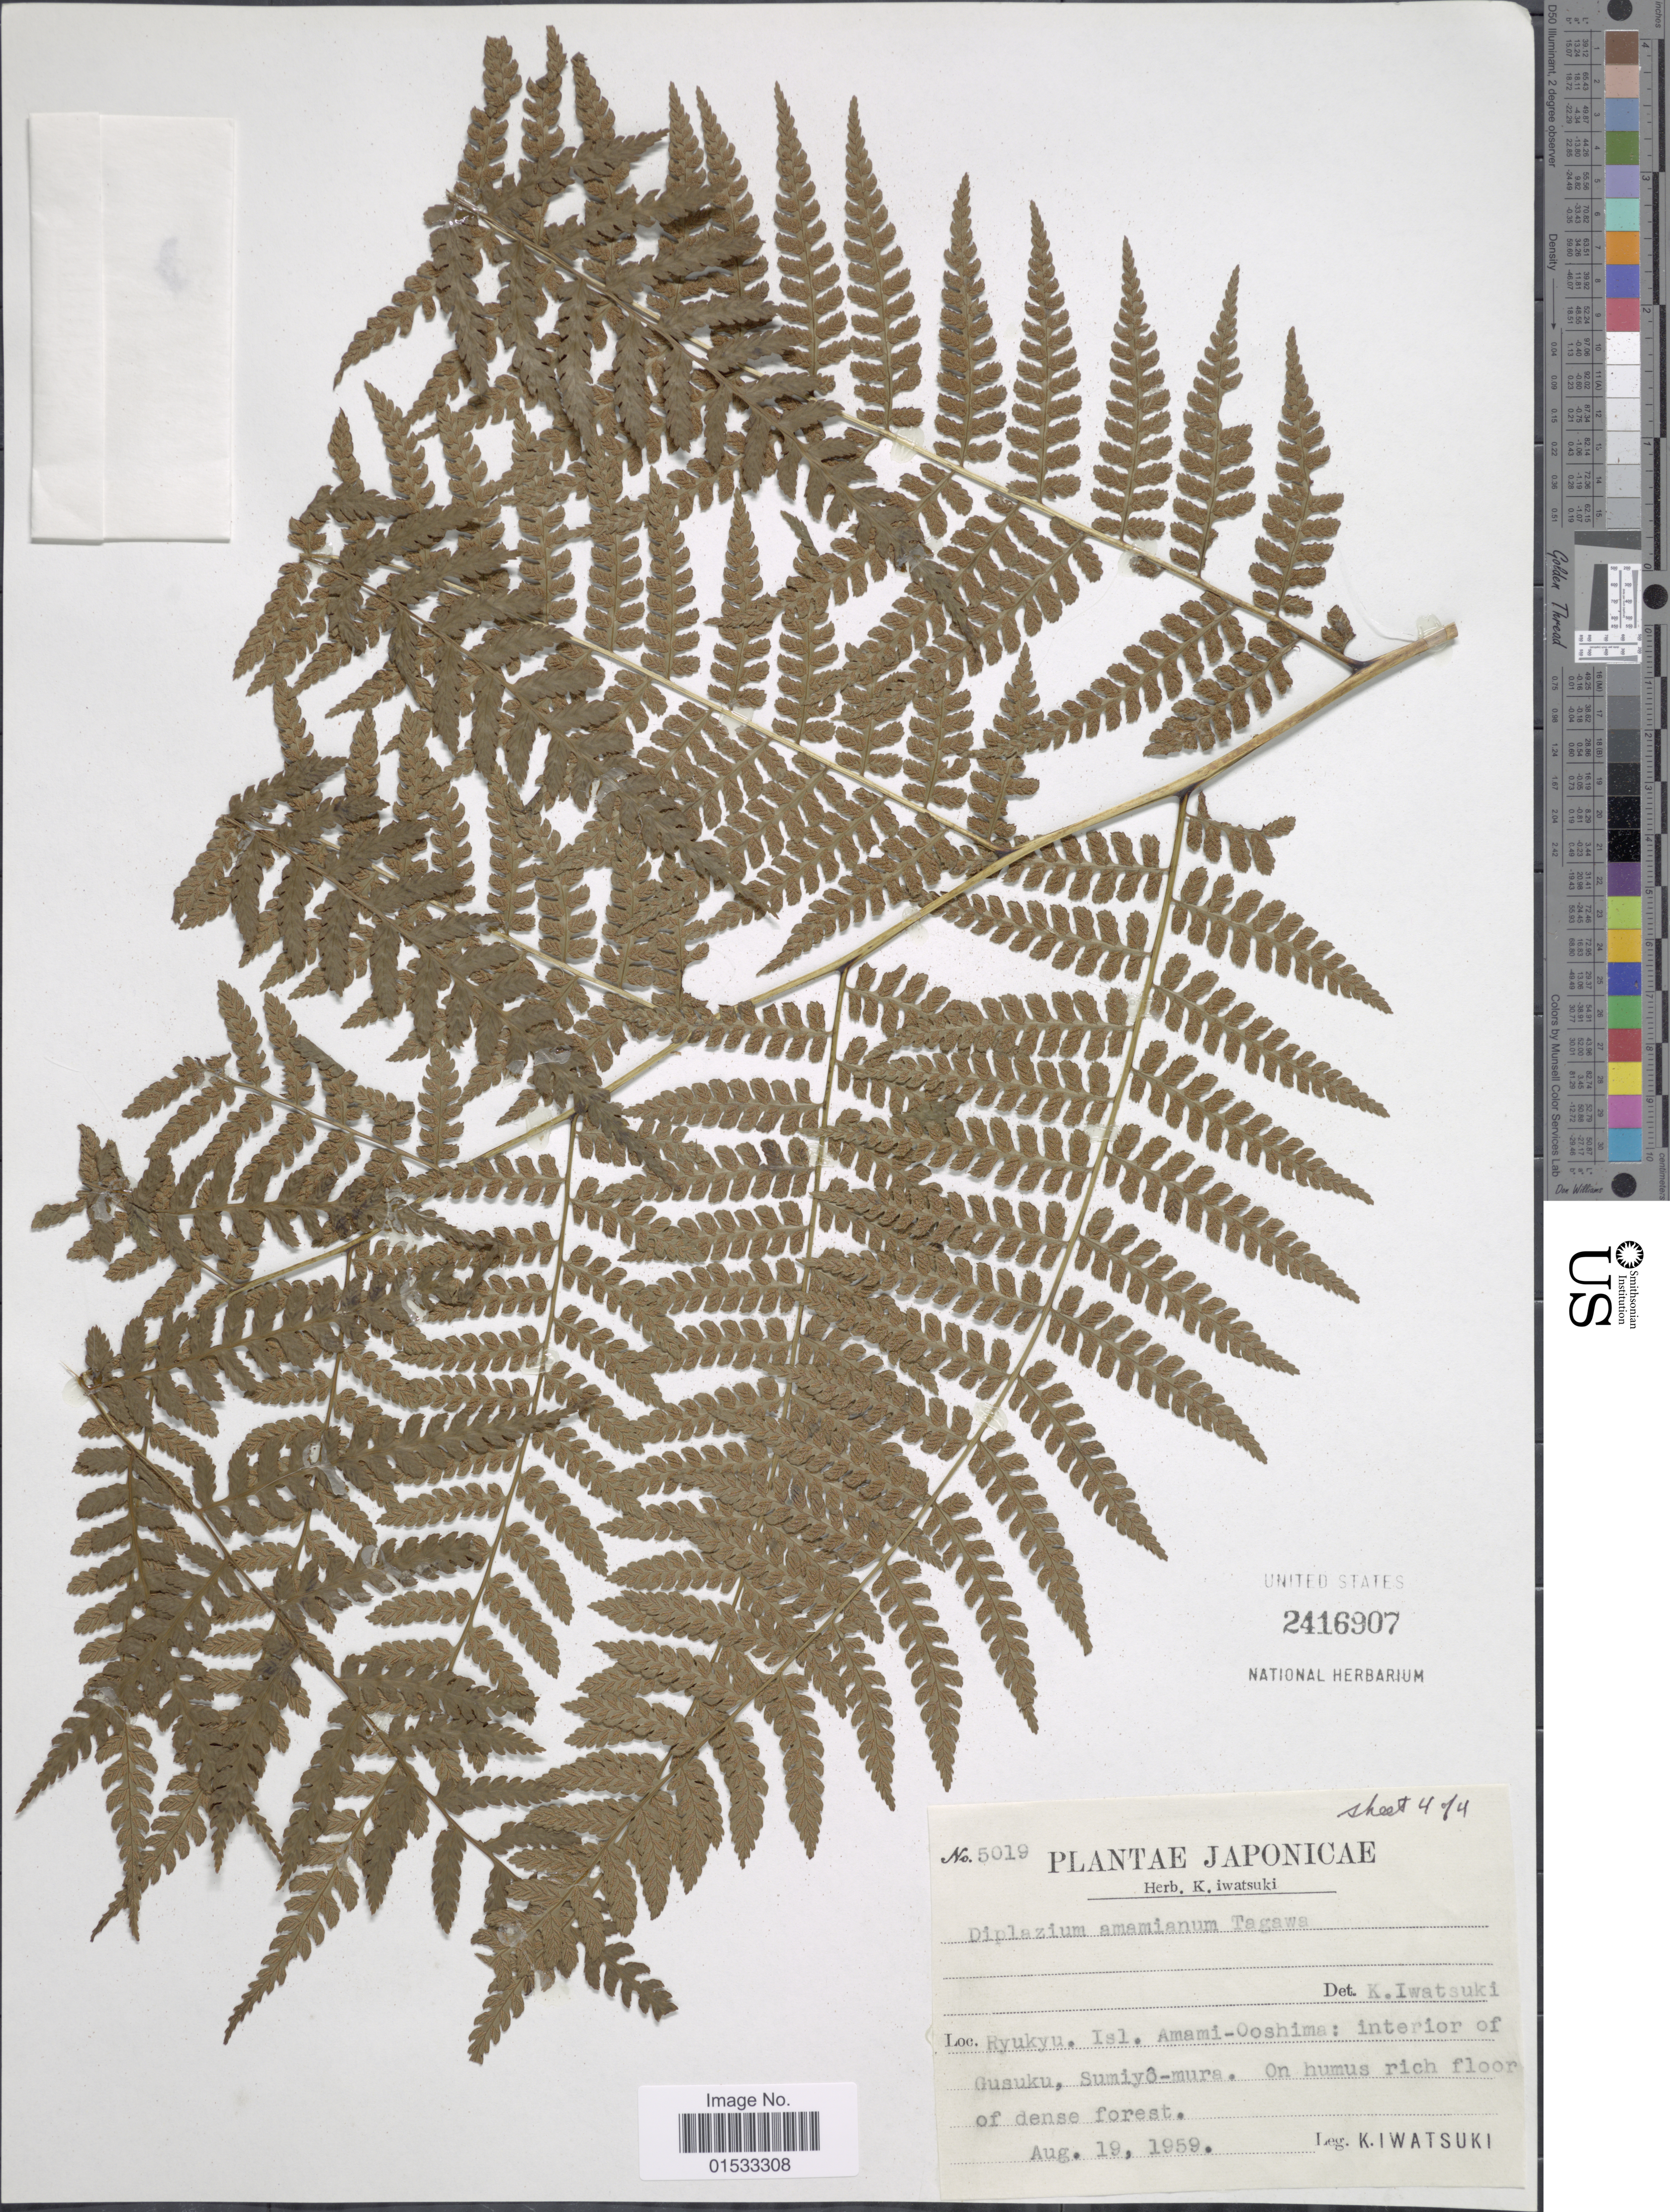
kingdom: Plantae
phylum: Tracheophyta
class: Polypodiopsida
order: Polypodiales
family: Athyriaceae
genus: Diplazium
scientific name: Diplazium amamianum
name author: Tagawa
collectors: K. Iwatsuki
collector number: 5019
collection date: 1959-08-19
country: Japan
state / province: Okinawa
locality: Ryuku, Isl. Amami- Ooshima: interior of Gusuku, Sumiyô- mura.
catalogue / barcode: US 2416907